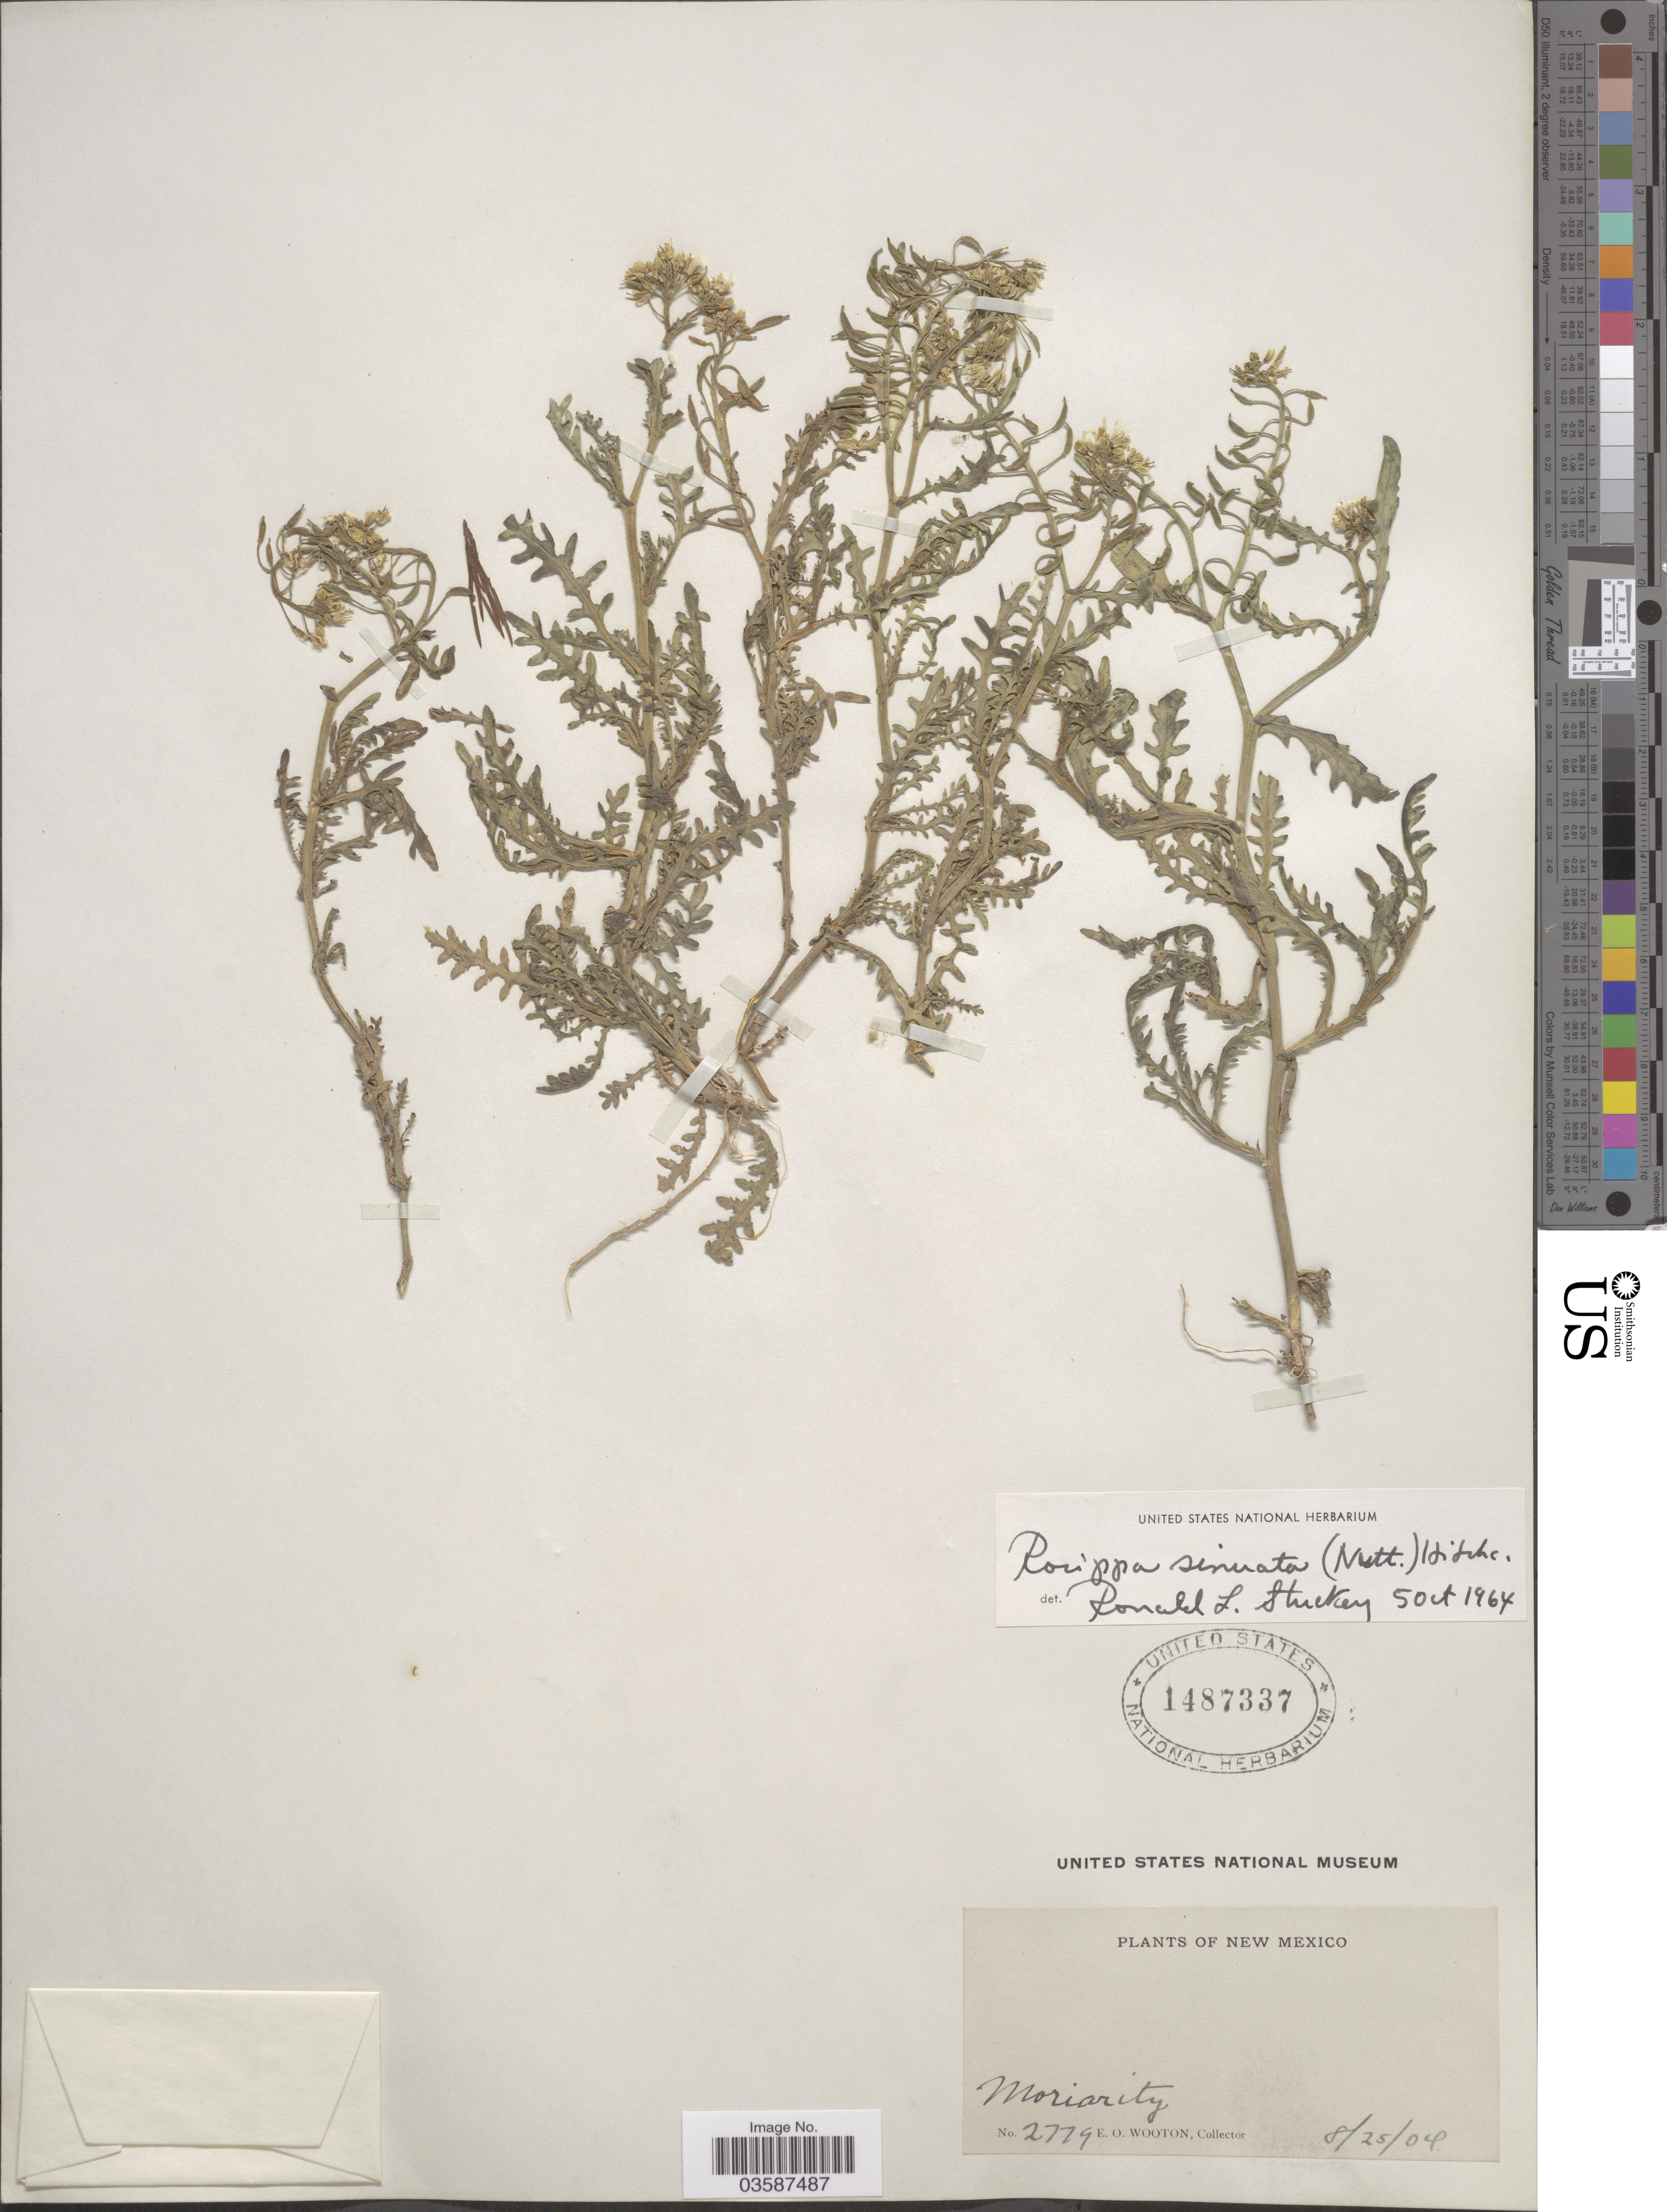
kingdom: Plantae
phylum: Tracheophyta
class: Magnoliopsida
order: Brassicales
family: Brassicaceae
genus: Rorippa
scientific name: Rorippa sinuata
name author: (Nutt.) Hitchc.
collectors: E. O. Wooton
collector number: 2779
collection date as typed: Transcribed d/m/y: 25/8/4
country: United States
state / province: New Mexico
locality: Moriarity.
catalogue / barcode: US 1487337